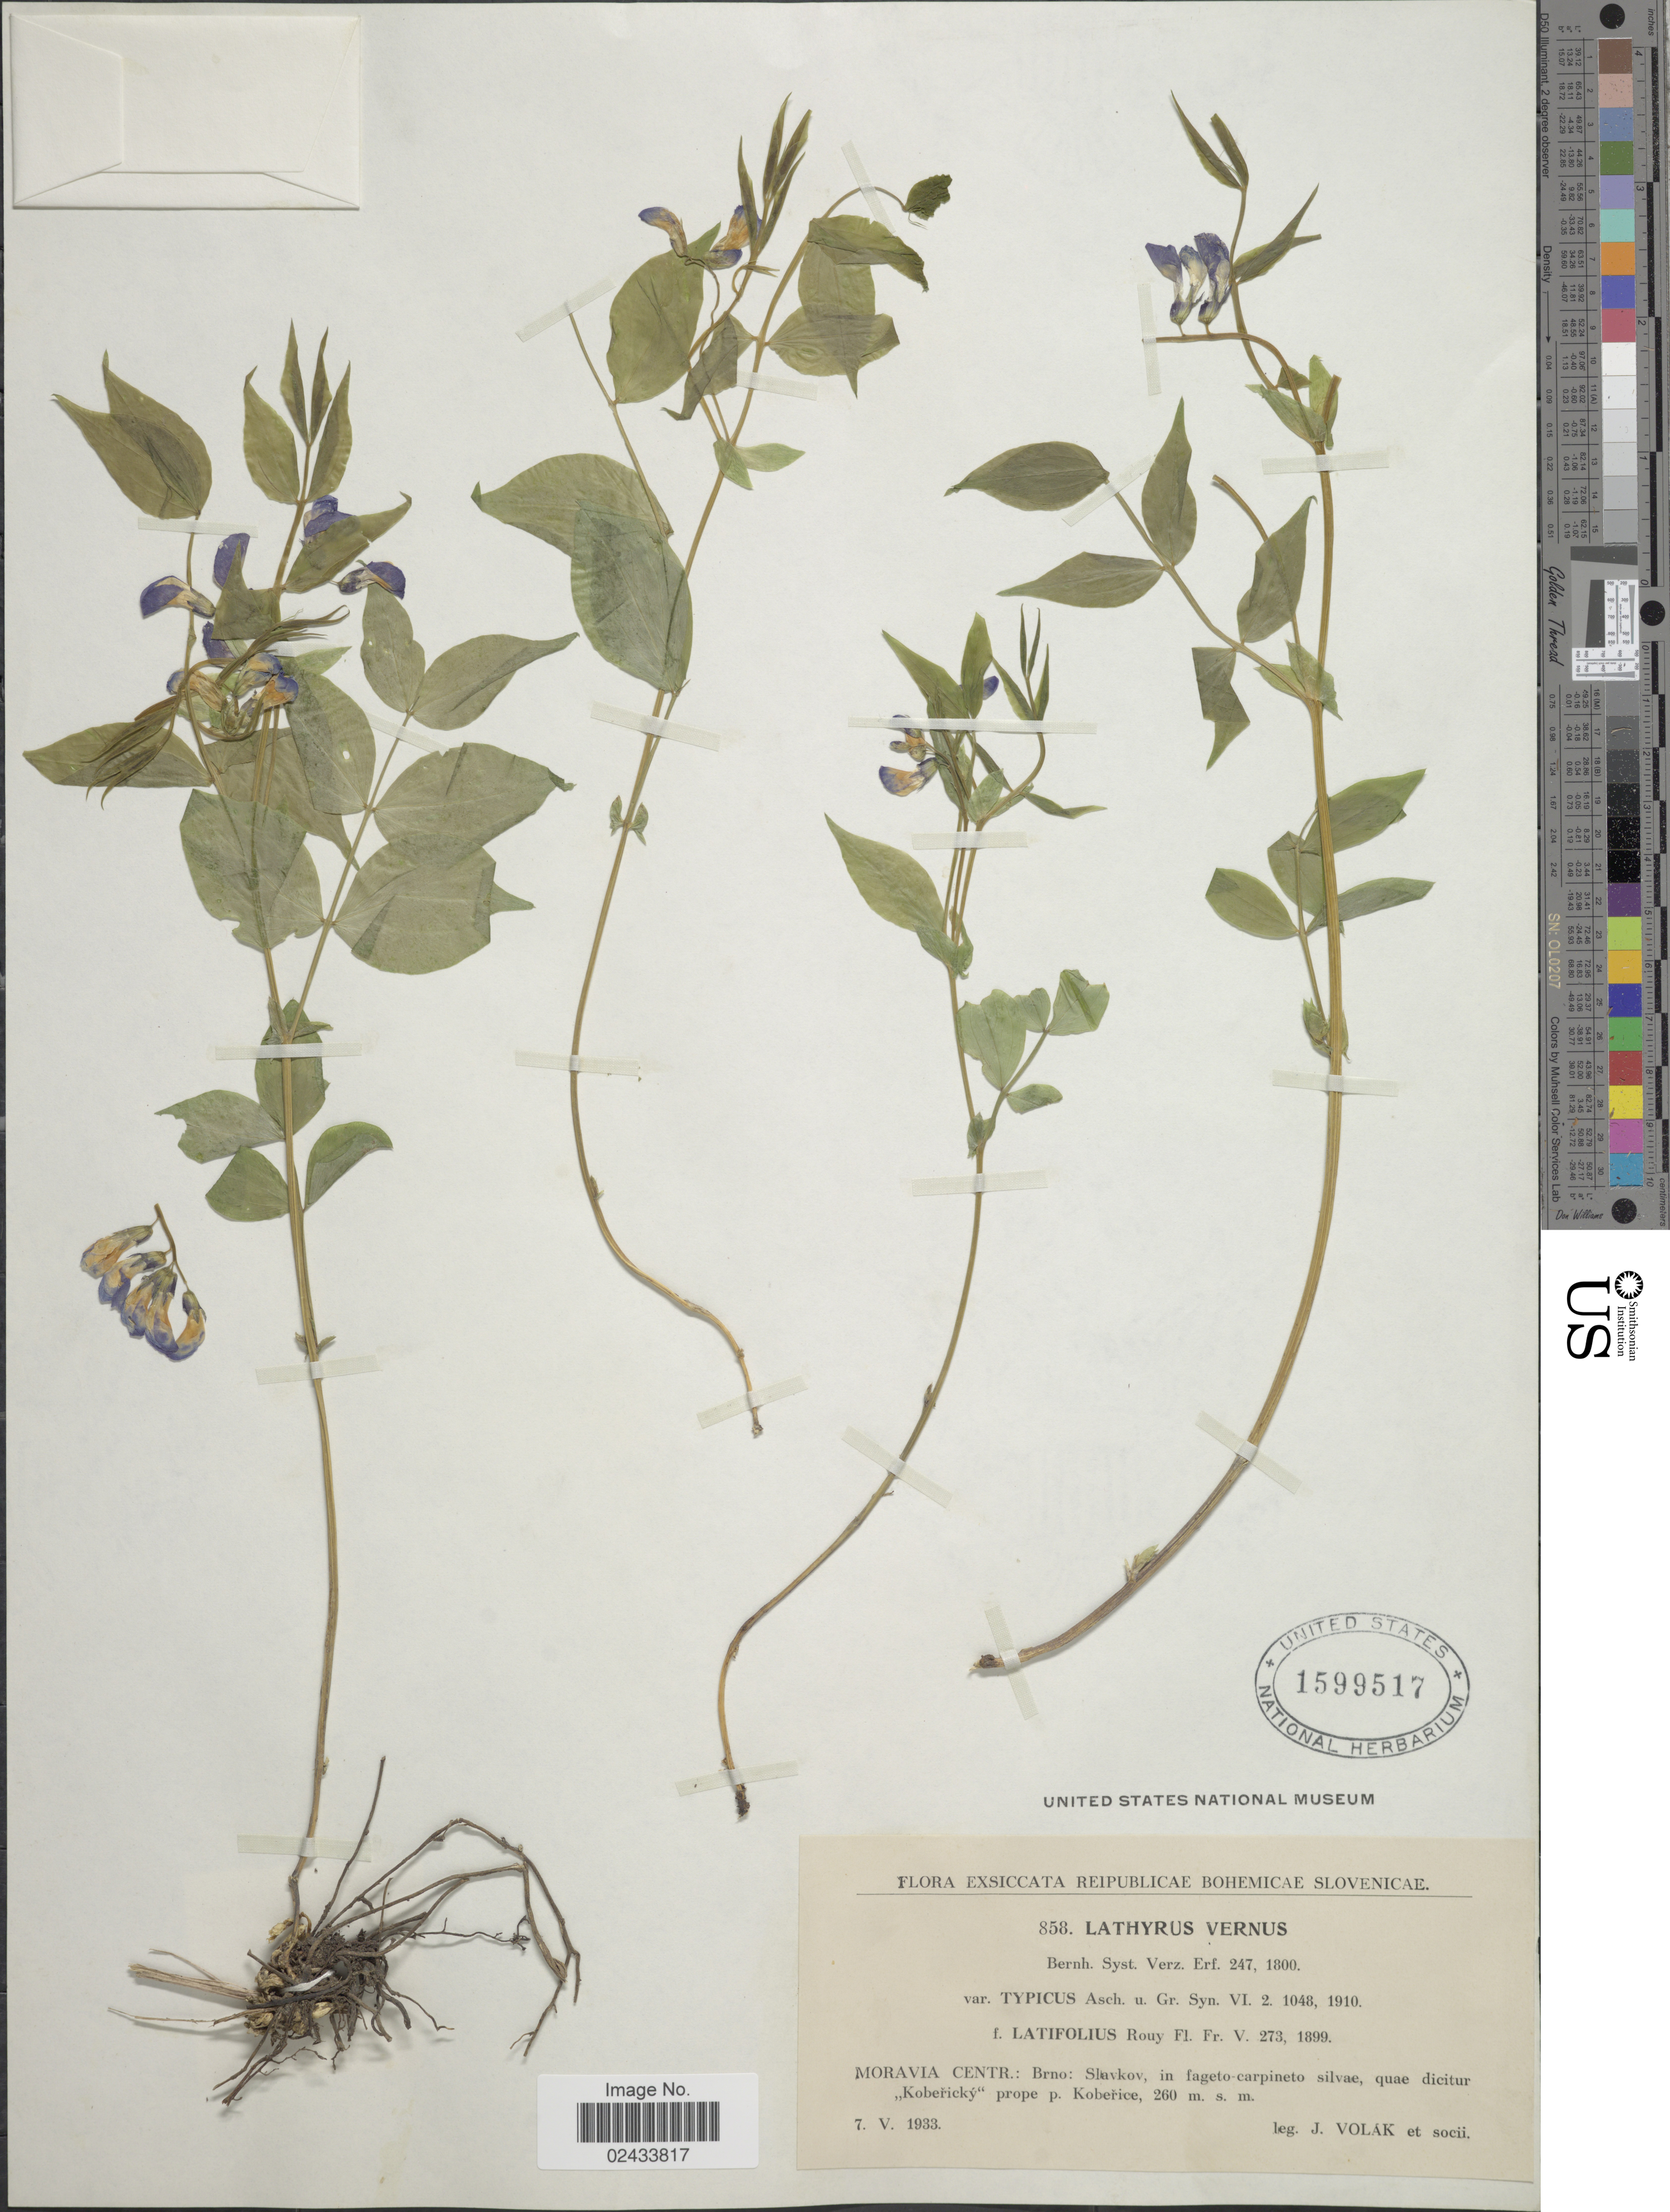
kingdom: Plantae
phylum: Tracheophyta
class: Magnoliopsida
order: Fabales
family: Fabaceae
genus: Lathyrus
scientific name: Lathyrus vernus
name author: (L.) Bernh.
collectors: J. Volak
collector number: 858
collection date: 1933-05-07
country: Czechia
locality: Reipublicae Bohemicae Slovenicae, Moravia Centr: Brno: Slavkov, in fageto-carpineto silvae, quae dicitur "Kobericky" prope p. Koberice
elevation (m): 260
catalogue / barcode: US 1599517